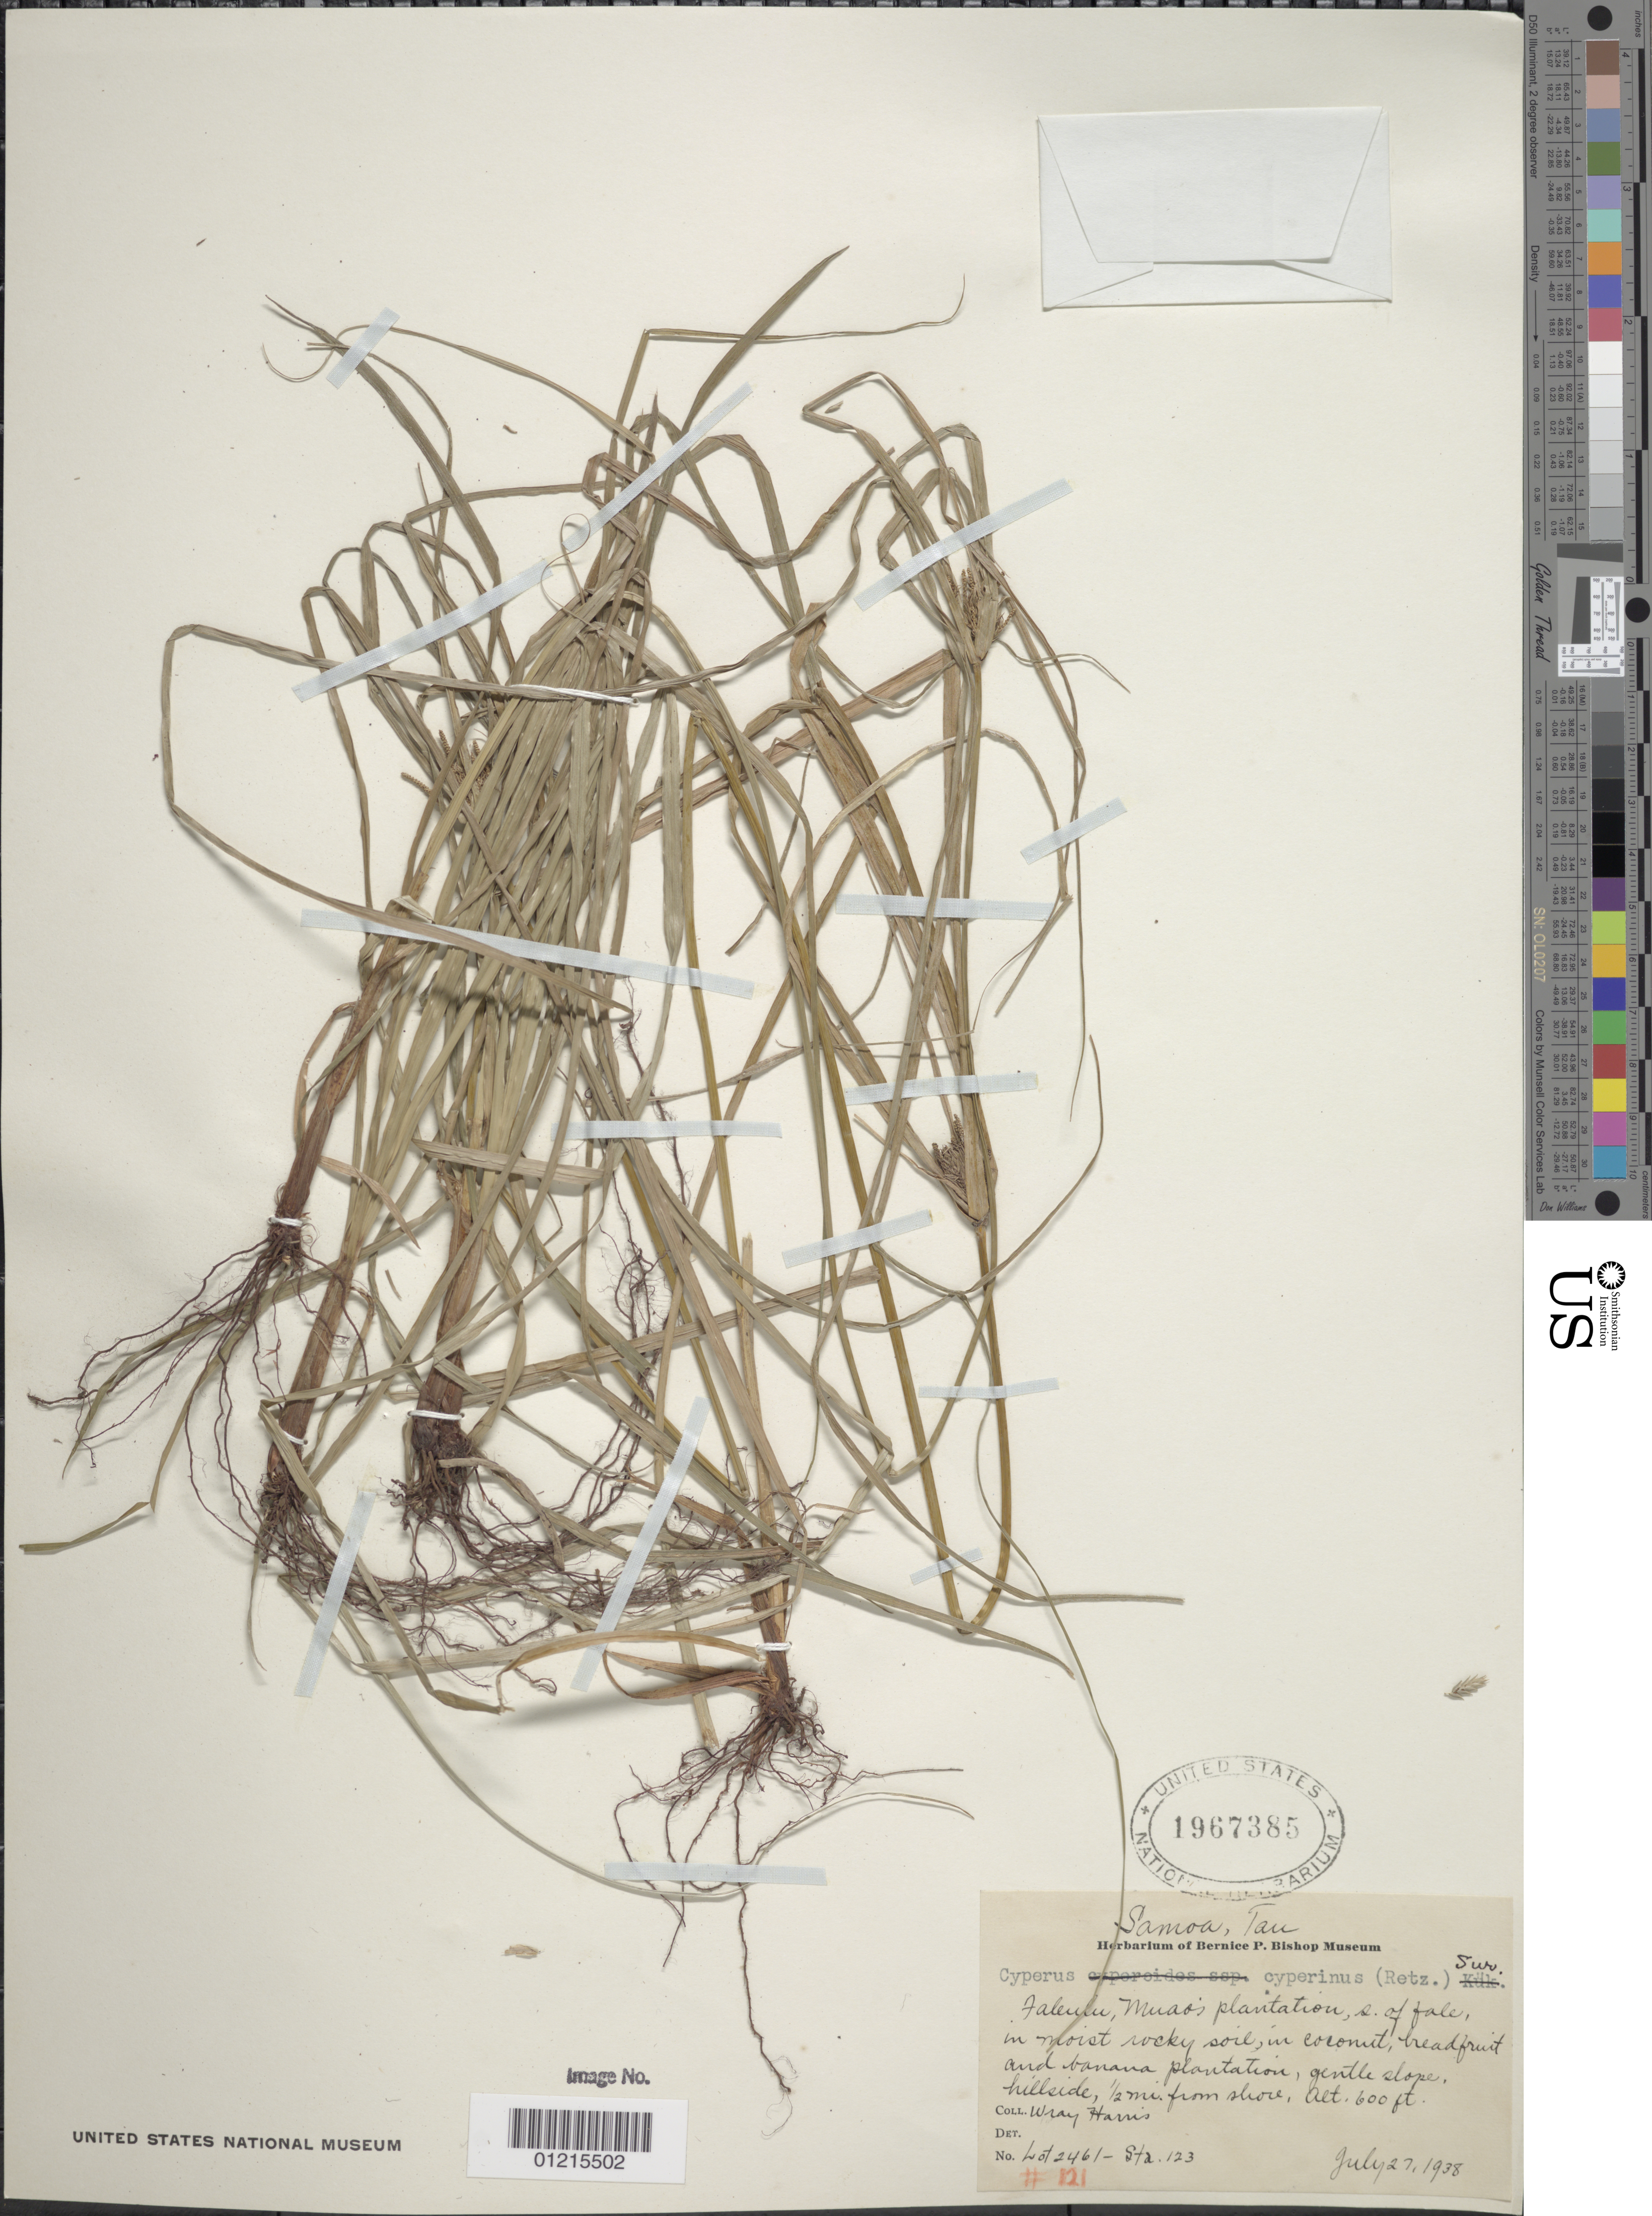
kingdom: Plantae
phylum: Tracheophyta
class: Liliopsida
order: Poales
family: Cyperaceae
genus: Cyperus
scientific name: Cyperus cyperinus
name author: (Retz.) Valck. Sur.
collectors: W. Harris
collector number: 2461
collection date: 1938-07-27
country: American Samoa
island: Ta'u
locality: Faleulu, Muasoi Plantation, s. of Fale, hillside 1/2 mi. from shore.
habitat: In coconut breadfruit and banana plantation.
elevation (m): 183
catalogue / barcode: US 1967385